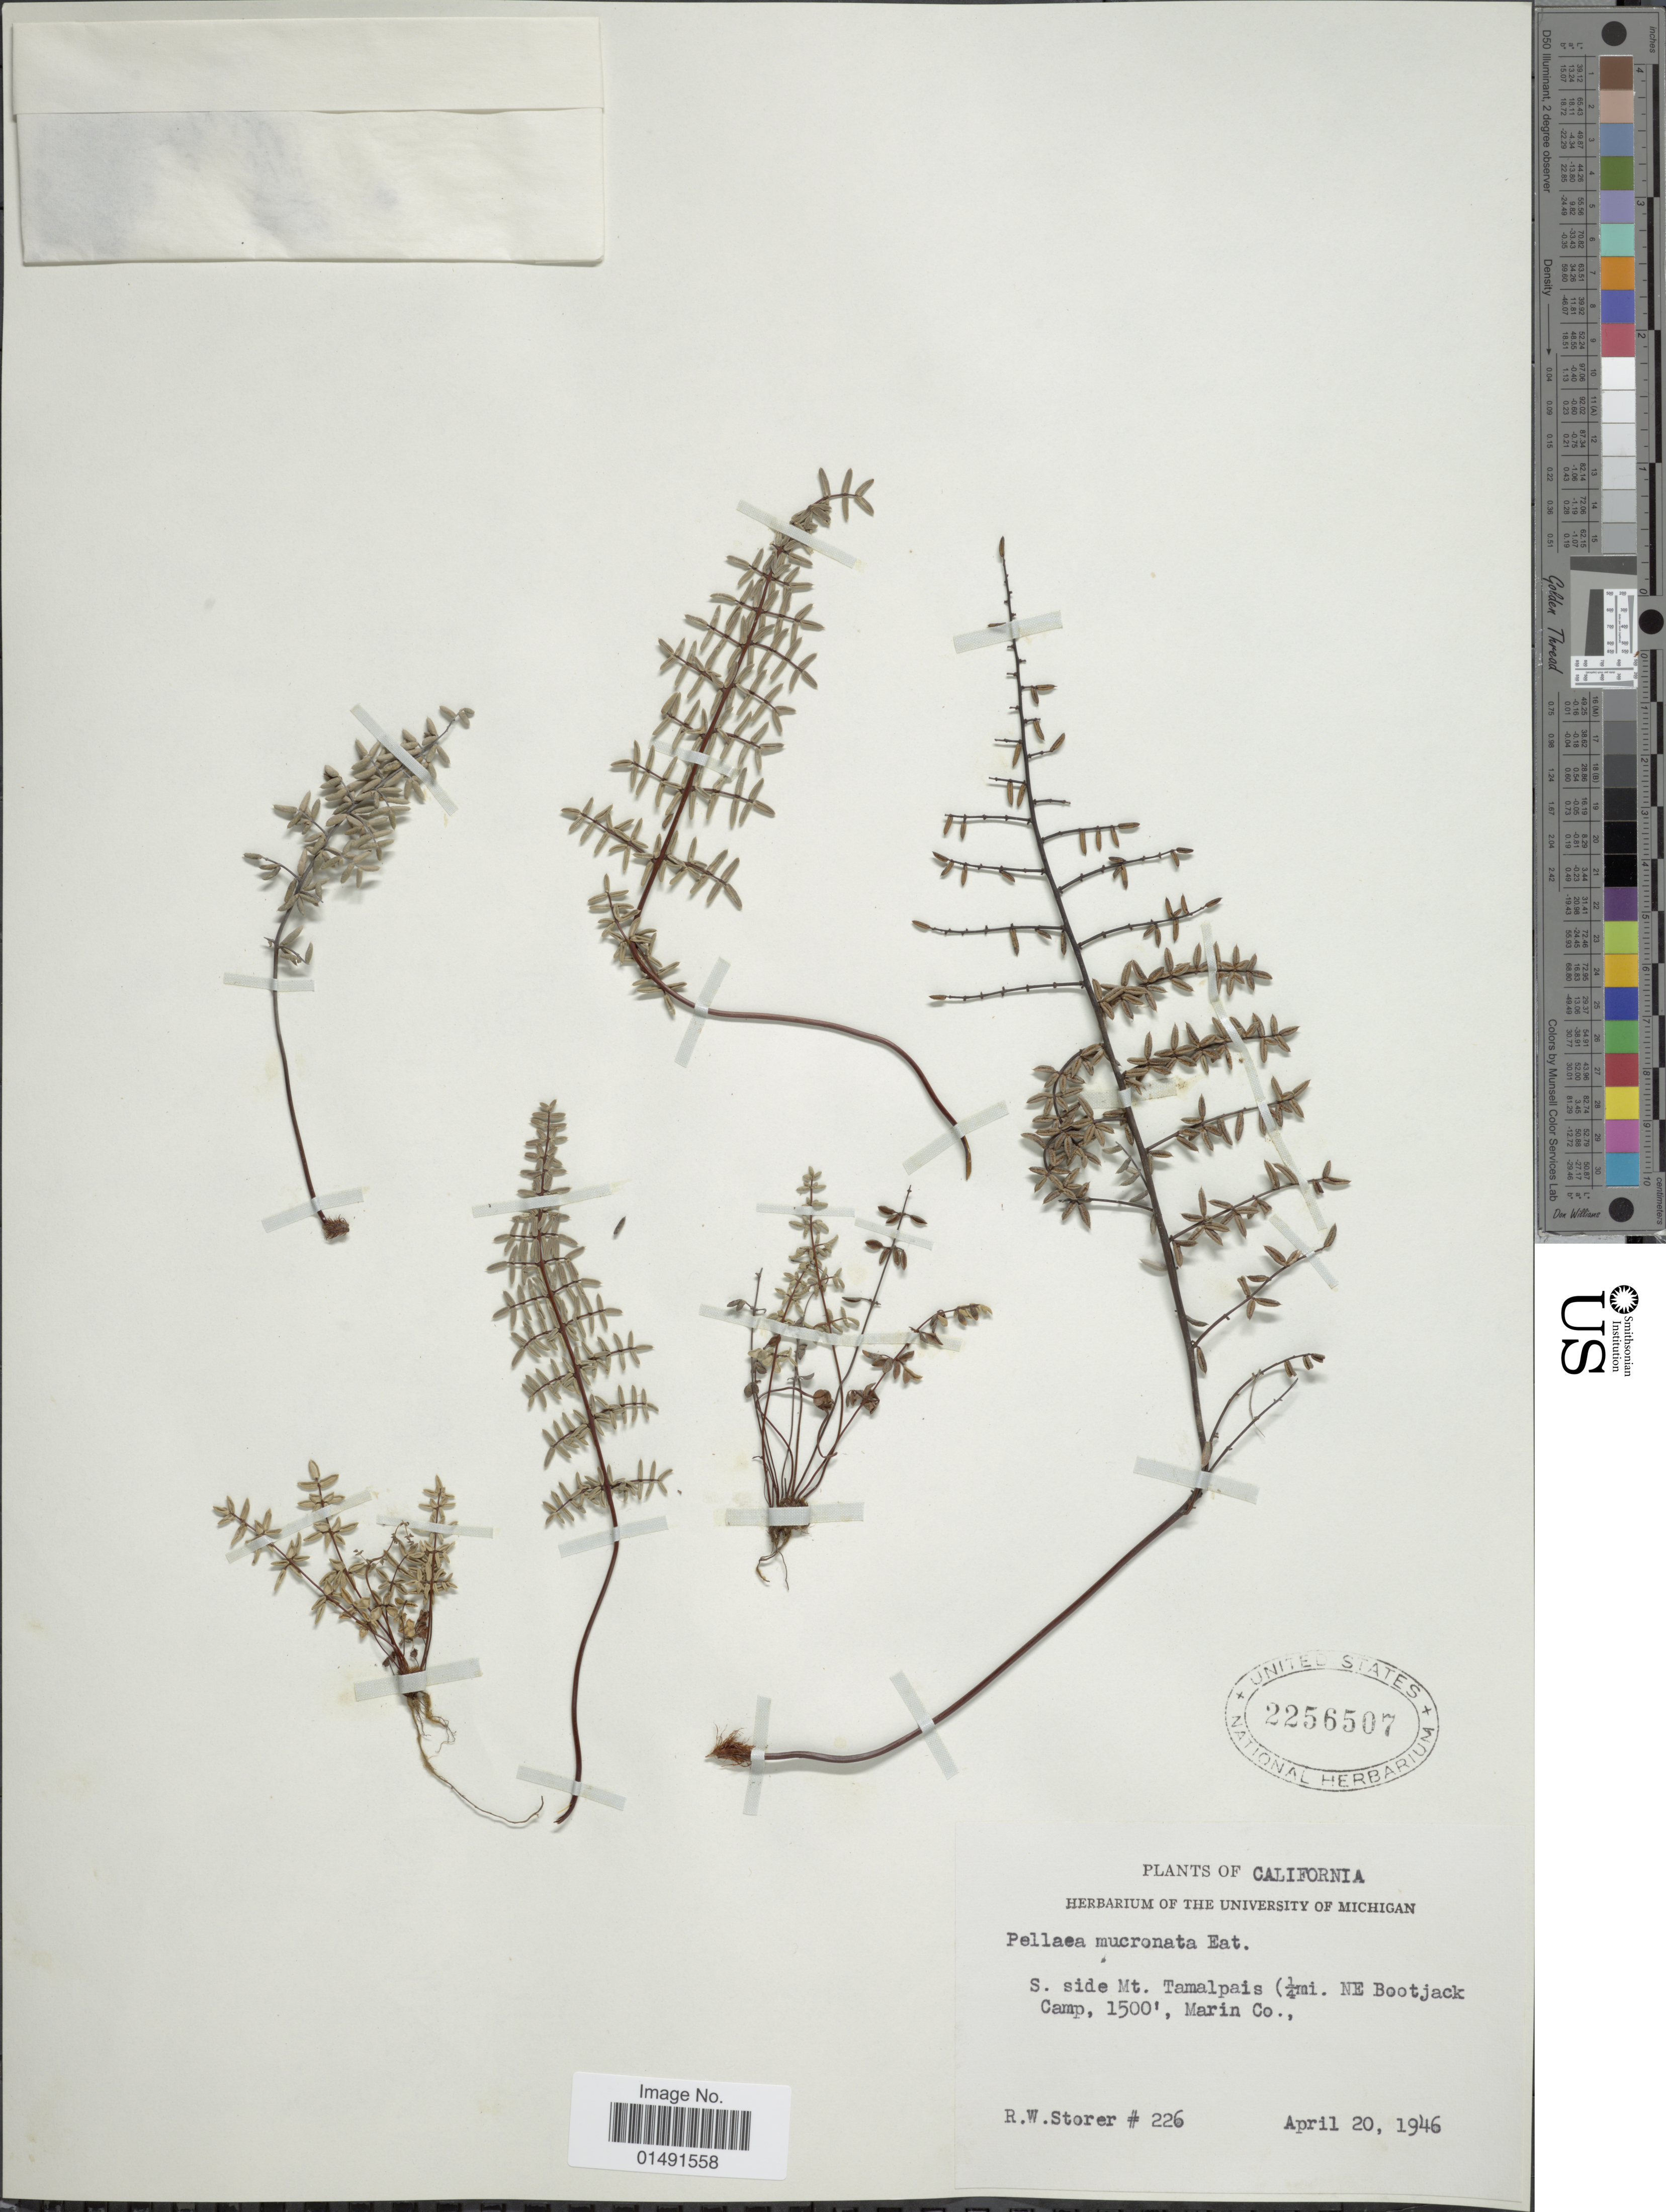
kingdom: Plantae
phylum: Tracheophyta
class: Polypodiopsida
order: Polypodiales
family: Pteridaceae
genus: Pellaea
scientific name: Pellaea mucronata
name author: (D.C. Eaton) D.C. Eaton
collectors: R. Storer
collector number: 226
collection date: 1946-04-20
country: United States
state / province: California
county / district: Marin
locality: S. side Mt Tamalpais (¼mi. NE Bootjack Camp, Marin Co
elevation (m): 457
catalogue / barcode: US 2256507